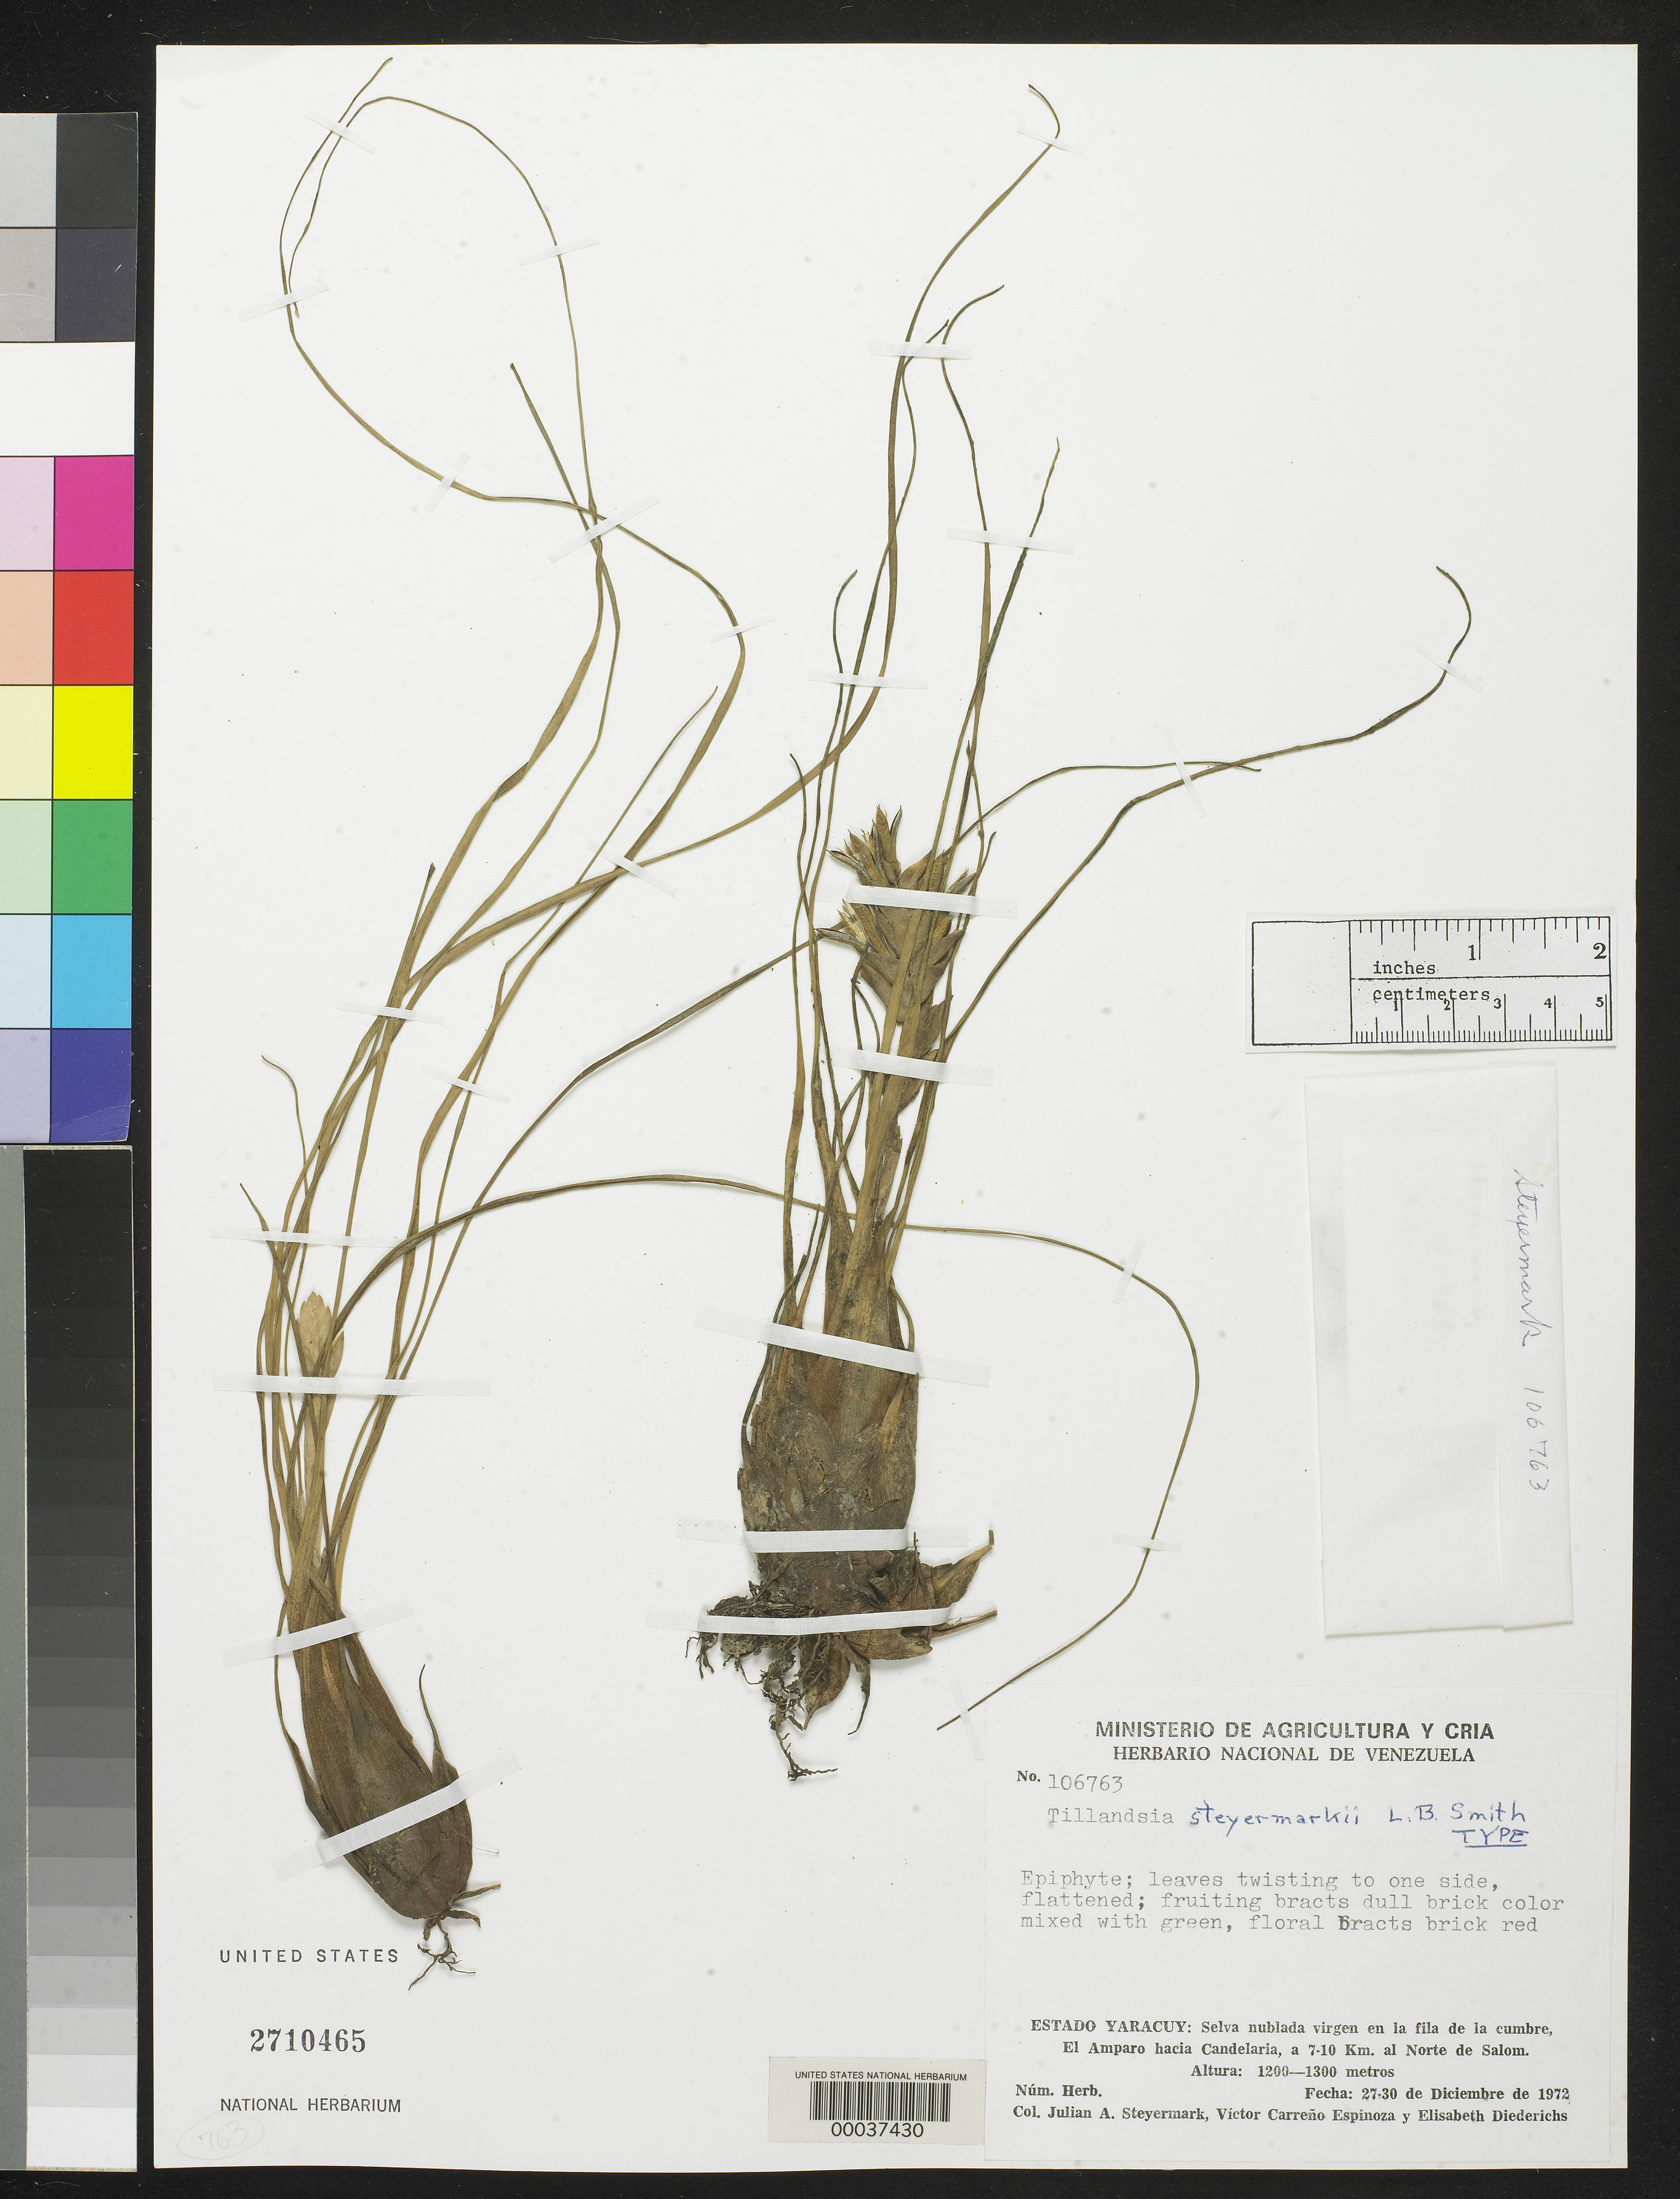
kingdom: Plantae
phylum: Tracheophyta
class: Liliopsida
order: Poales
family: Bromeliaceae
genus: Tillandsia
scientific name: Tillandsia steyermarkii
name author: L.B. Sm.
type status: Holotype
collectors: J. Steyermark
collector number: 106763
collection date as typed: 27 Dec 1972 to 30 Dec 1972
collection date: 1972-12-27/1972-12-30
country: Venezuela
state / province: Yaracuy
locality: El Amparo Haciacandelaria, a 7-10 km. al Norte de Salom.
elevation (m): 1200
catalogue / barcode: US 2710465